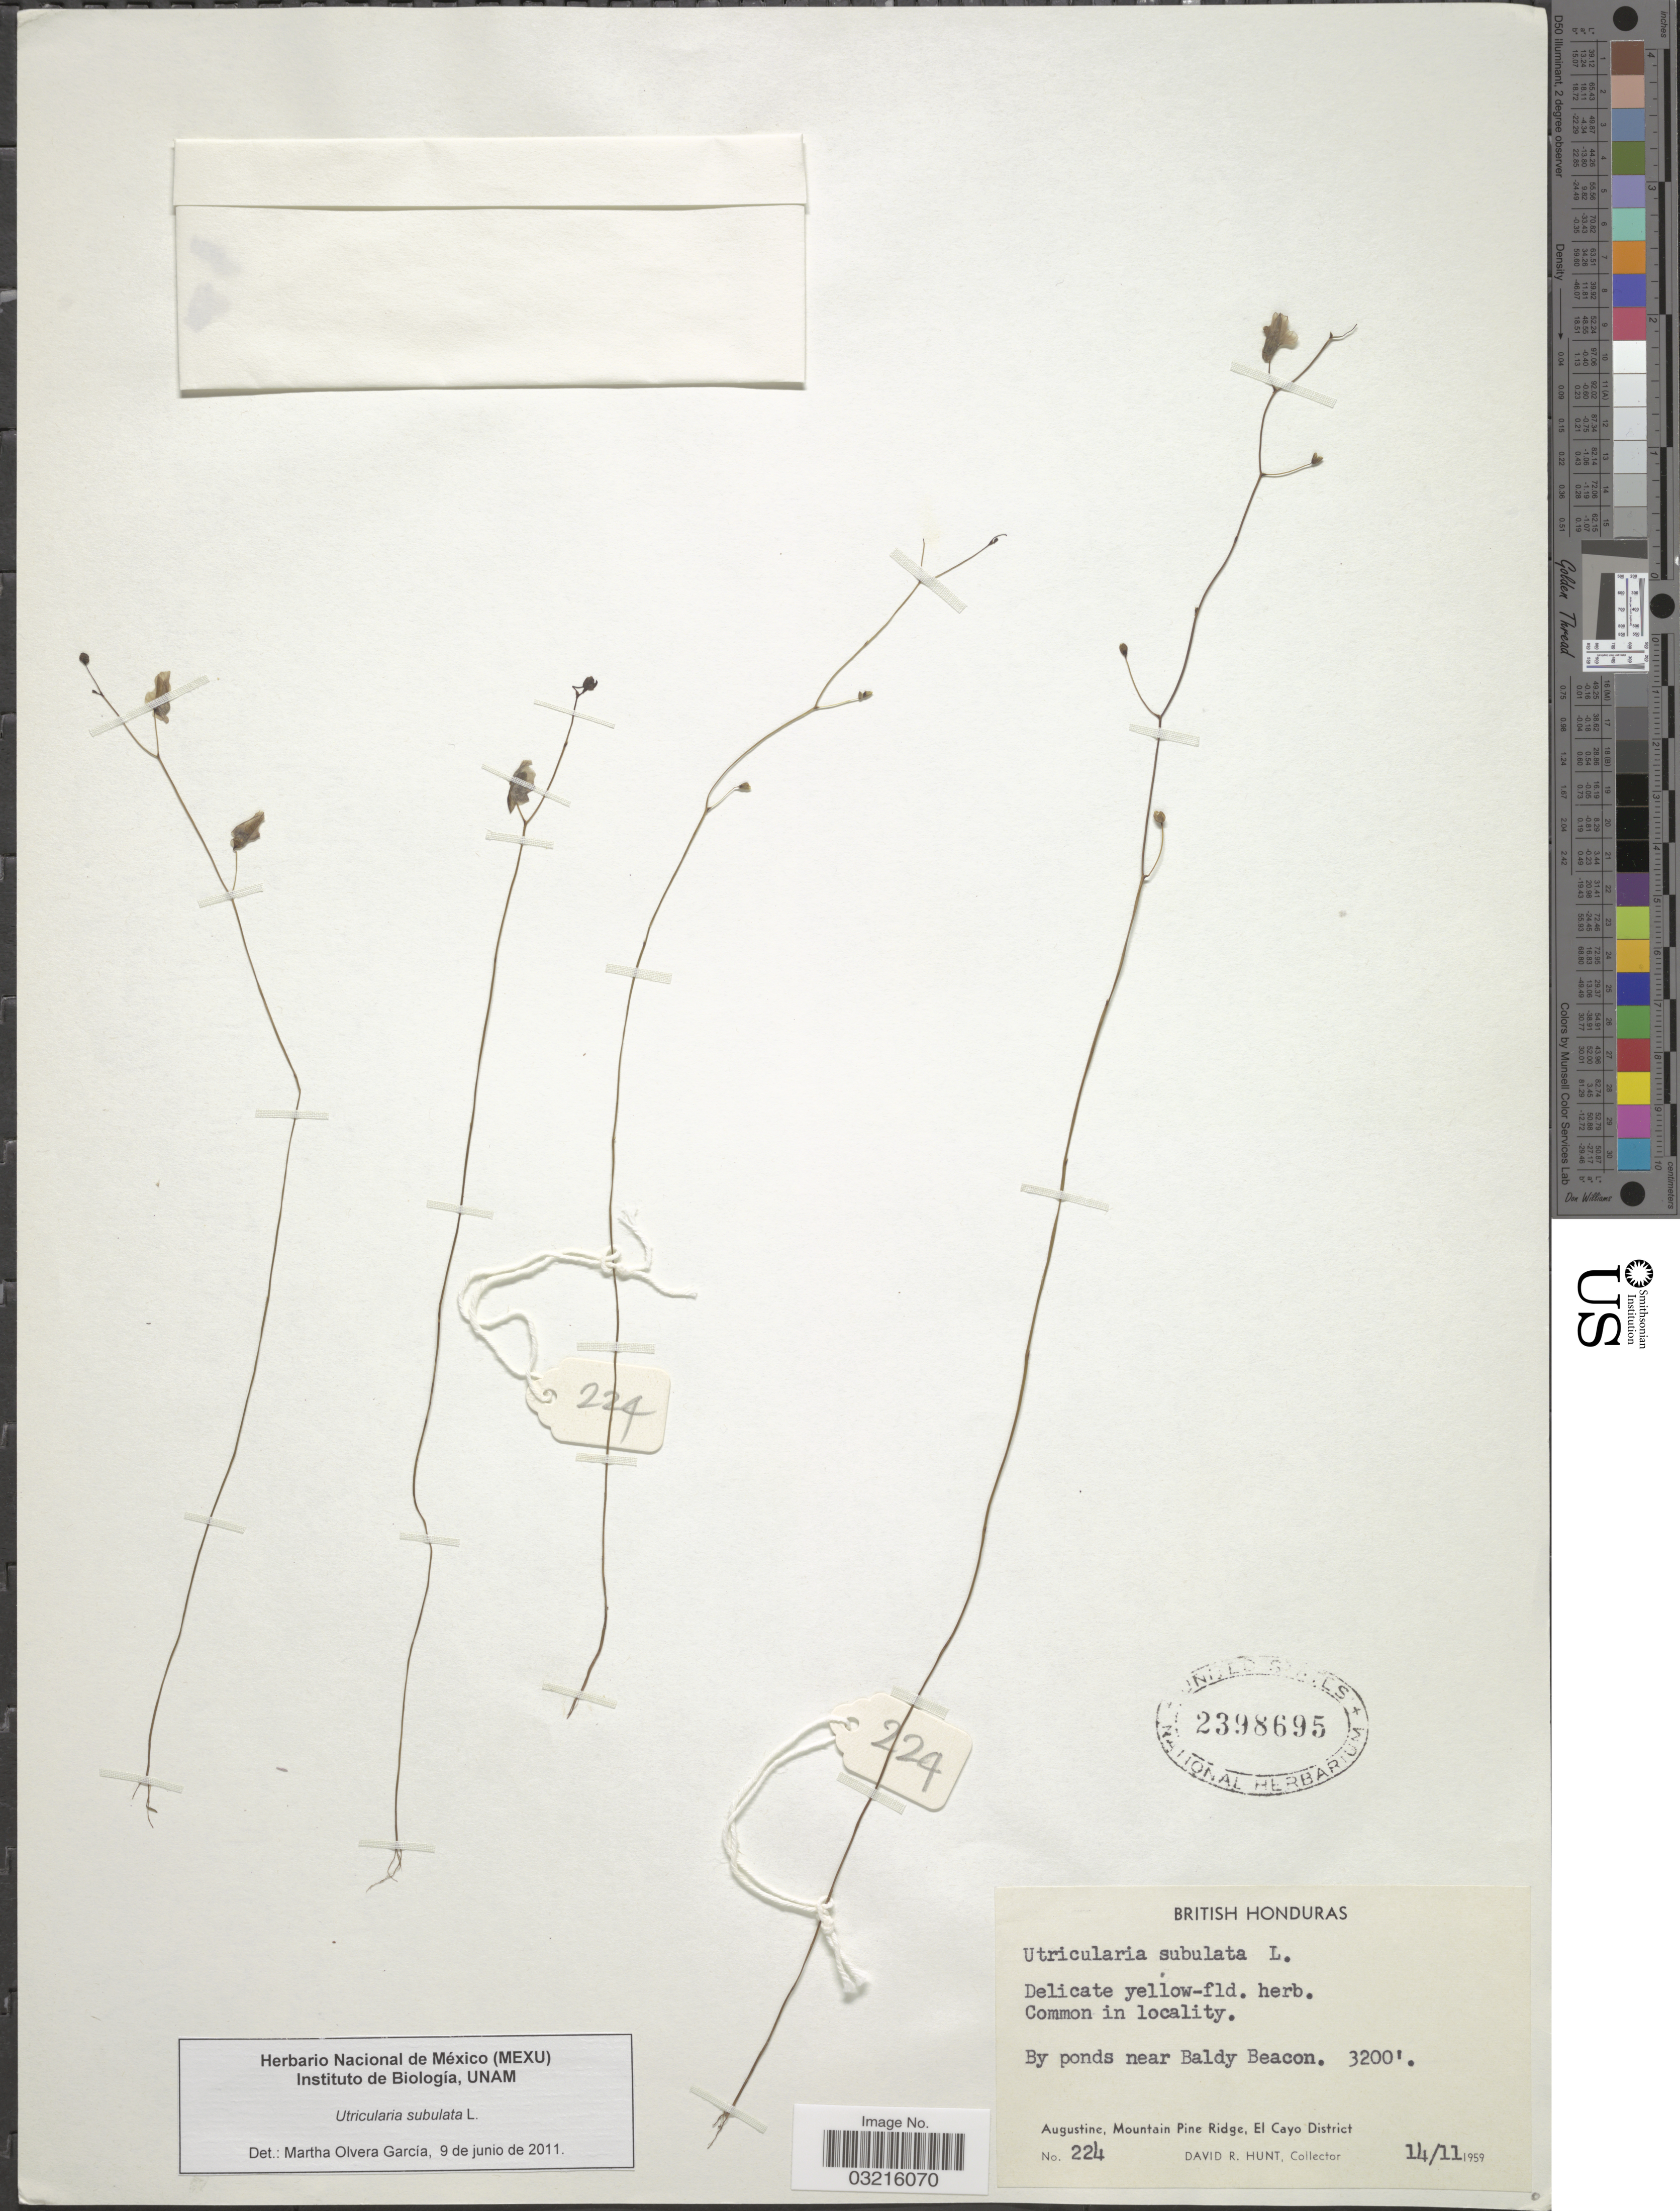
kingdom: Plantae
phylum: Tracheophyta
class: Magnoliopsida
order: Lamiales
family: Lentibulariaceae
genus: Utricularia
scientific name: Utricularia subulata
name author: L.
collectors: D. Hunt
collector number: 224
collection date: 1959-11-14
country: Belize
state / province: Cayo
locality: British Honduras, By ponds near Baldy Beacon. Augustine, Mountain Pine Ridge, El Cayo District.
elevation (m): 975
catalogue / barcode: US 2398695